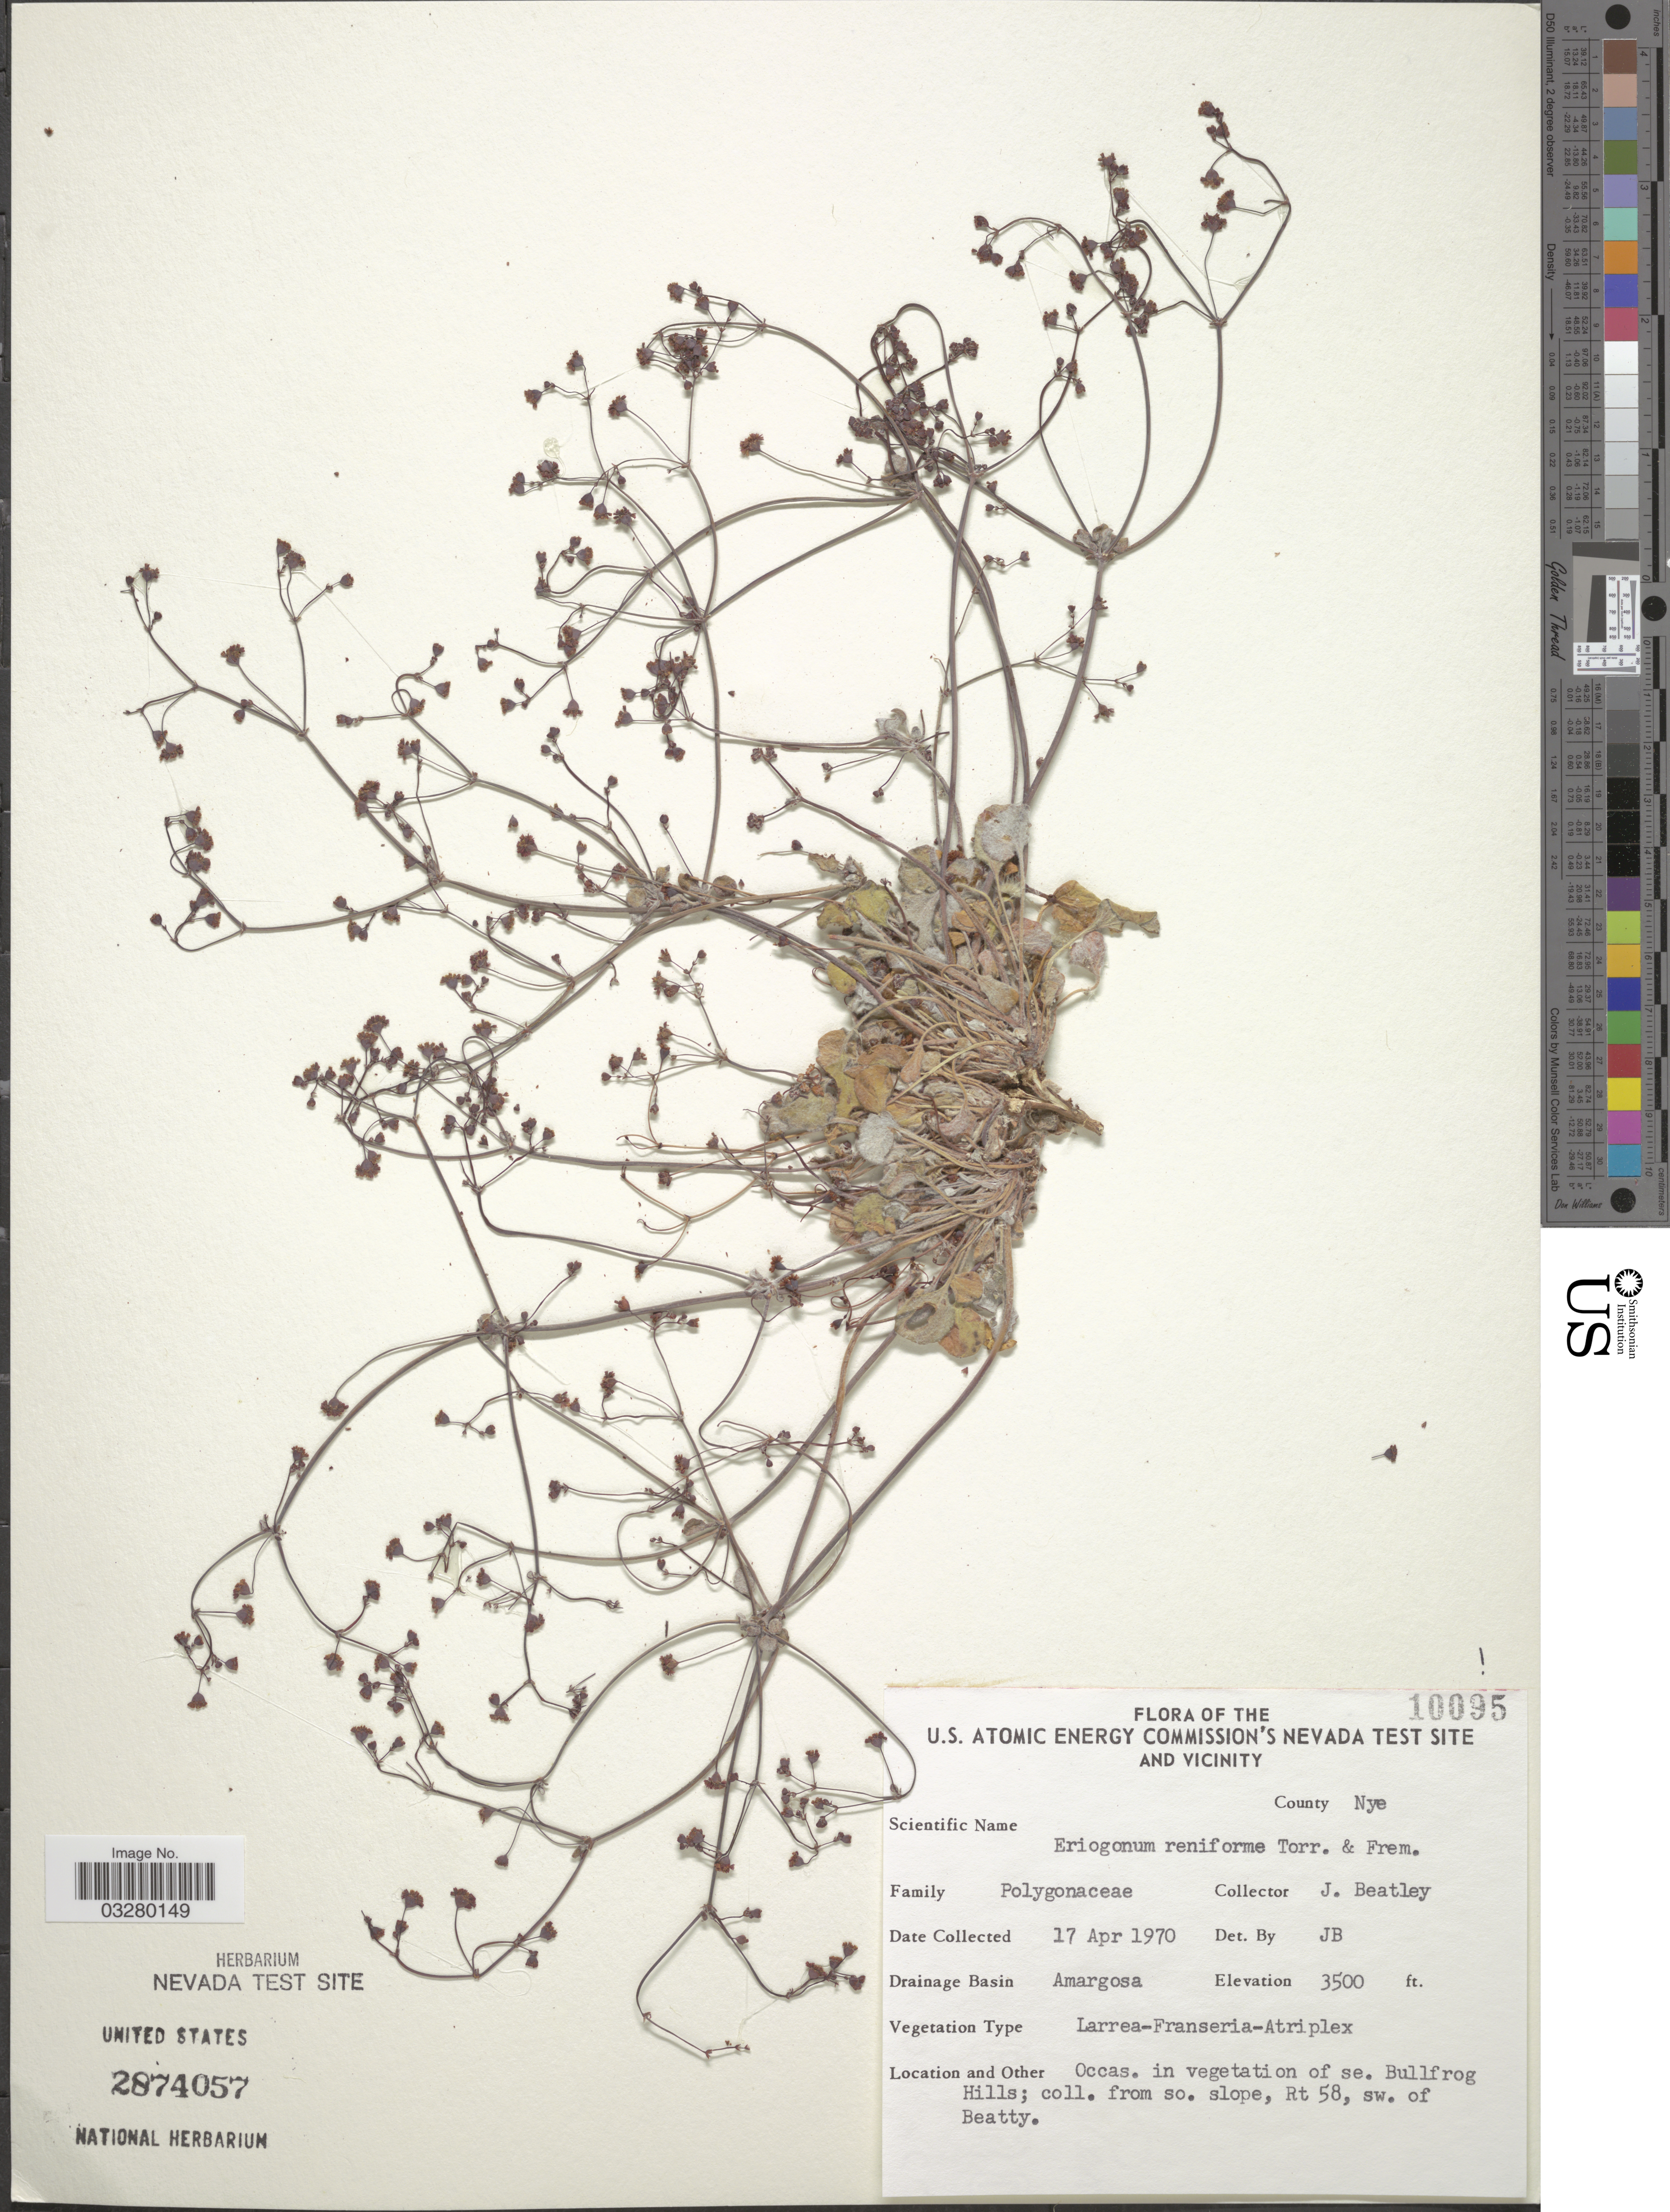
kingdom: Plantae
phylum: Tracheophyta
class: Magnoliopsida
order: Caryophyllales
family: Polygonaceae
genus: Eriogonum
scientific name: Eriogonum reniforme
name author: Torr. & Frém.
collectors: J. C. Beatley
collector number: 10095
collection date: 1970-04-17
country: United States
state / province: Nevada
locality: U.S. Atomic Energy Commission's Nevada Test Site and Vicinity. County Nye. Drainage Basin Amargosa. From so. slope, Rt 58, sw. of Beatty.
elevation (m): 1067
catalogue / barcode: US 2874057